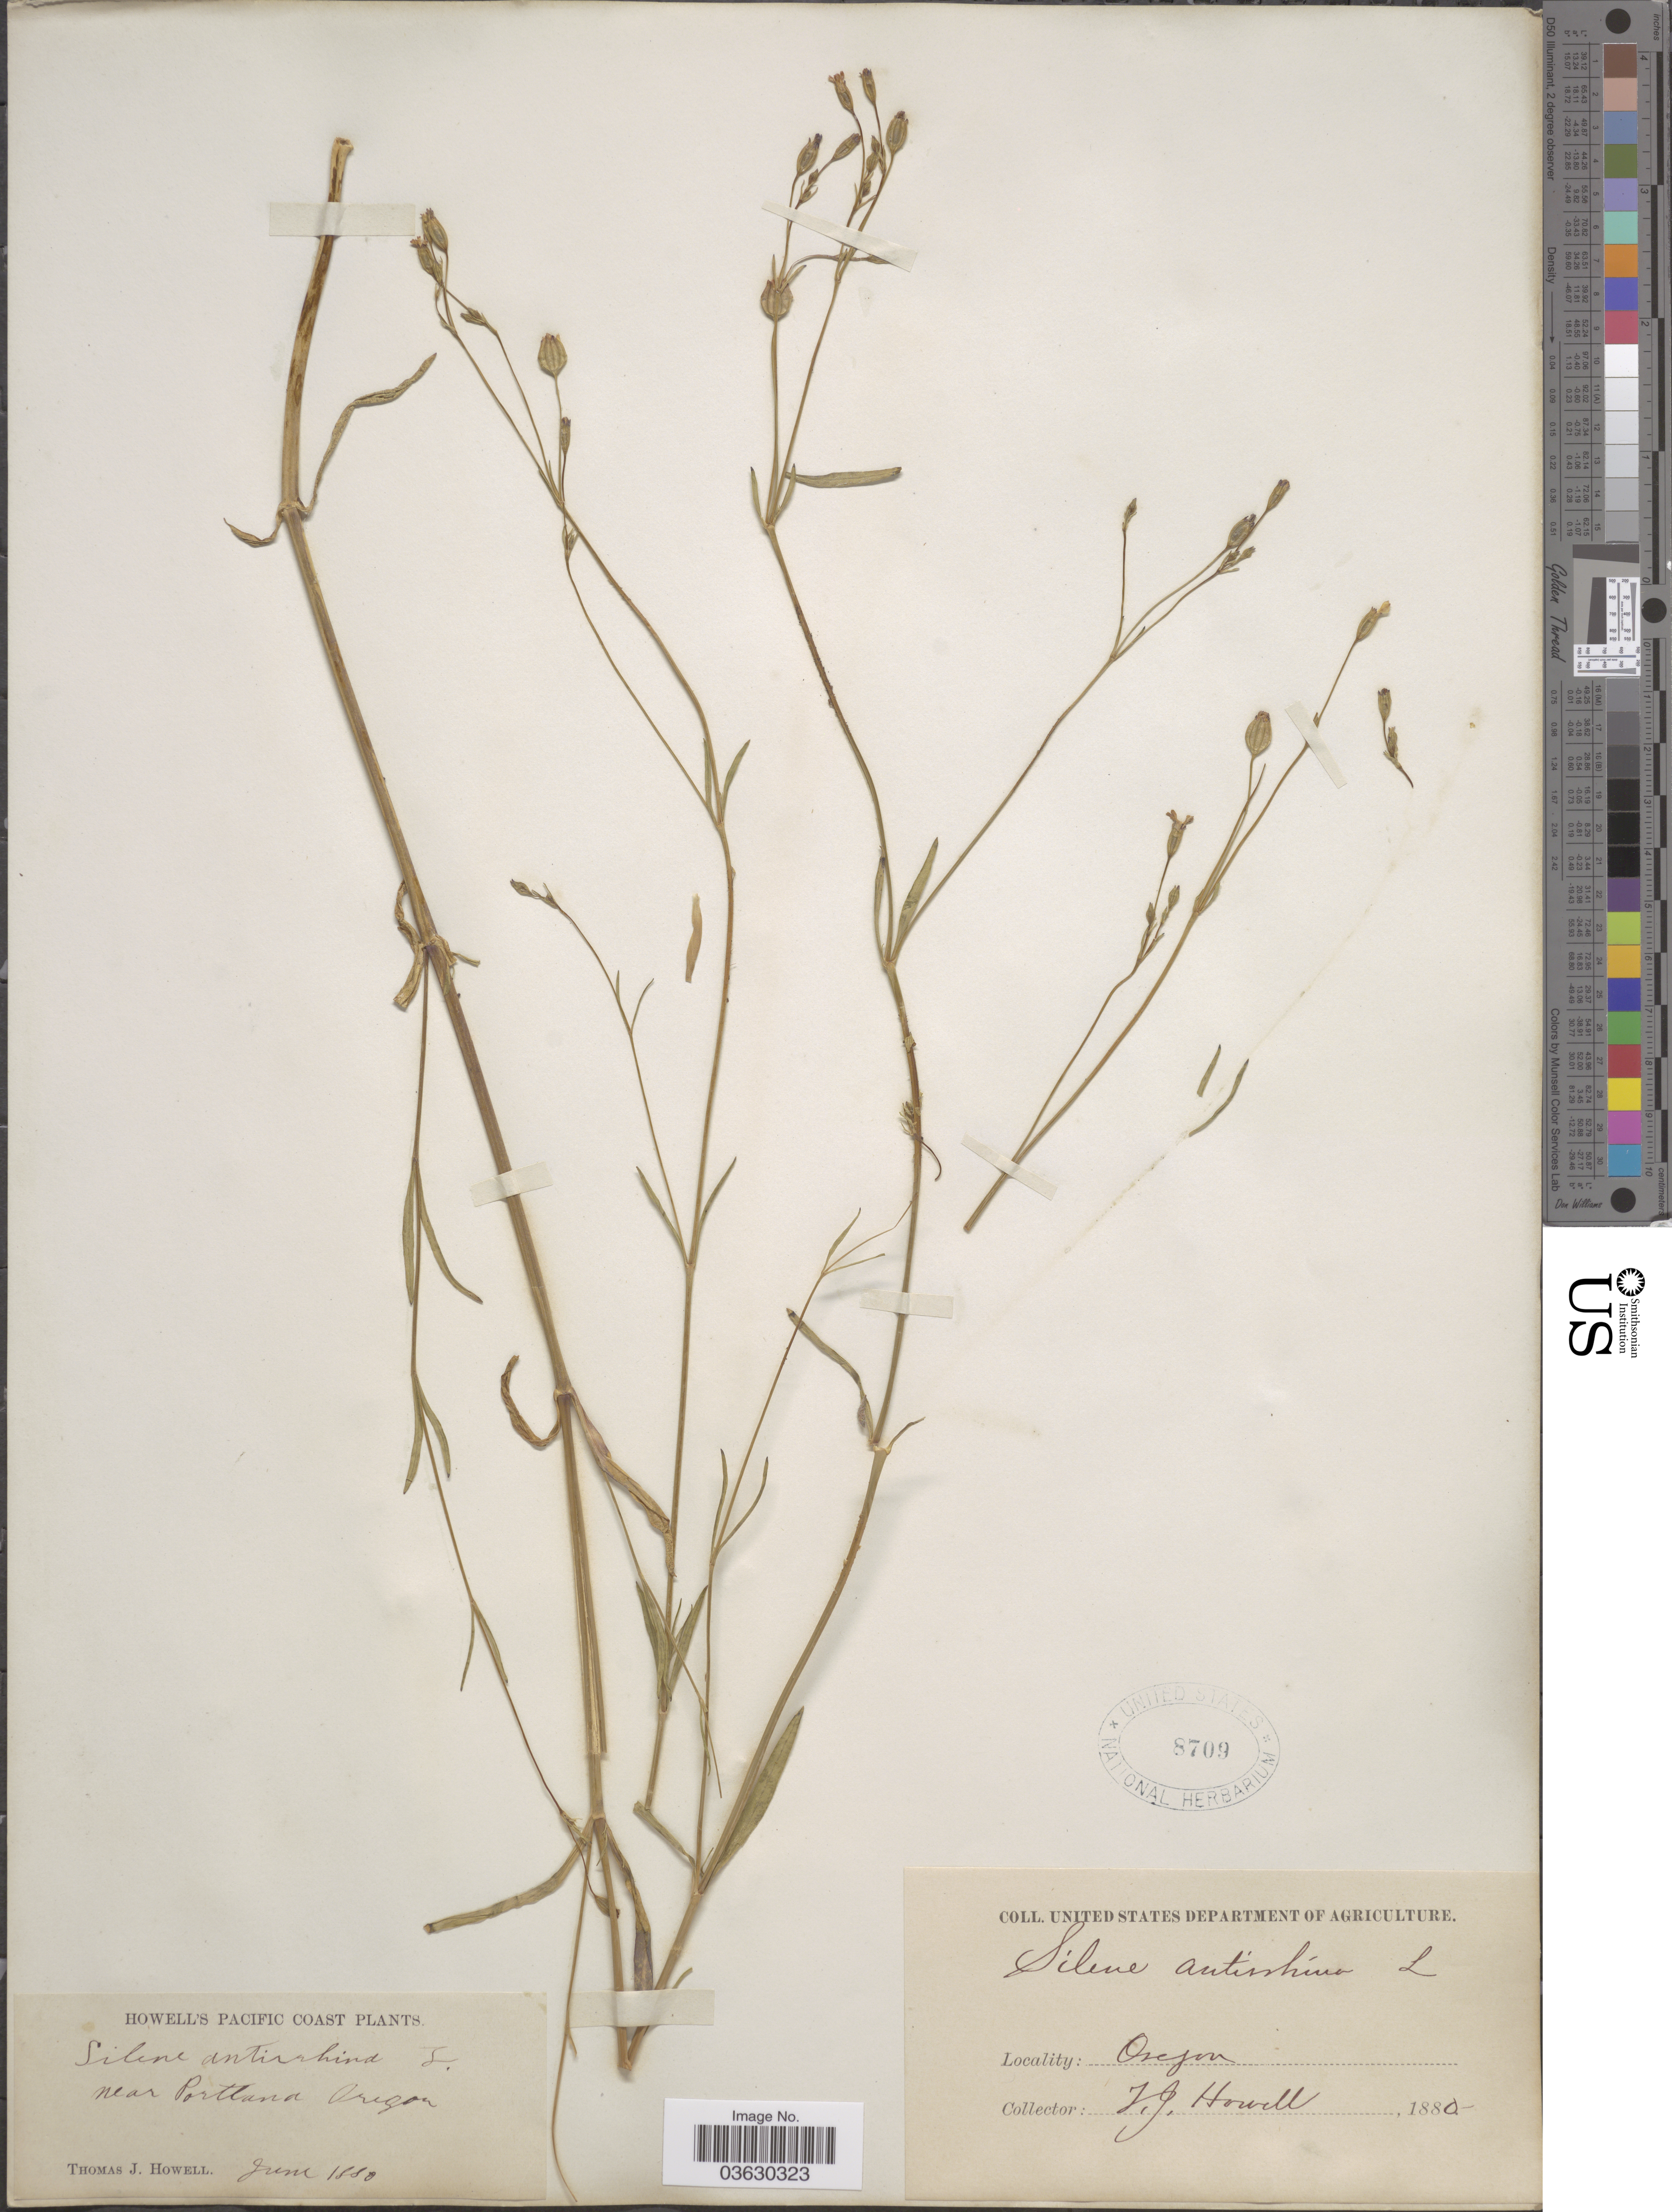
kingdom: Plantae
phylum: Tracheophyta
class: Magnoliopsida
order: Caryophyllales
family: Caryophyllaceae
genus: Silene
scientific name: Silene antirrhina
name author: L.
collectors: T. J. Howell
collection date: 1880-06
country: United States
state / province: Oregon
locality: Pacific Coast. Near Portland.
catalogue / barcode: US 8709